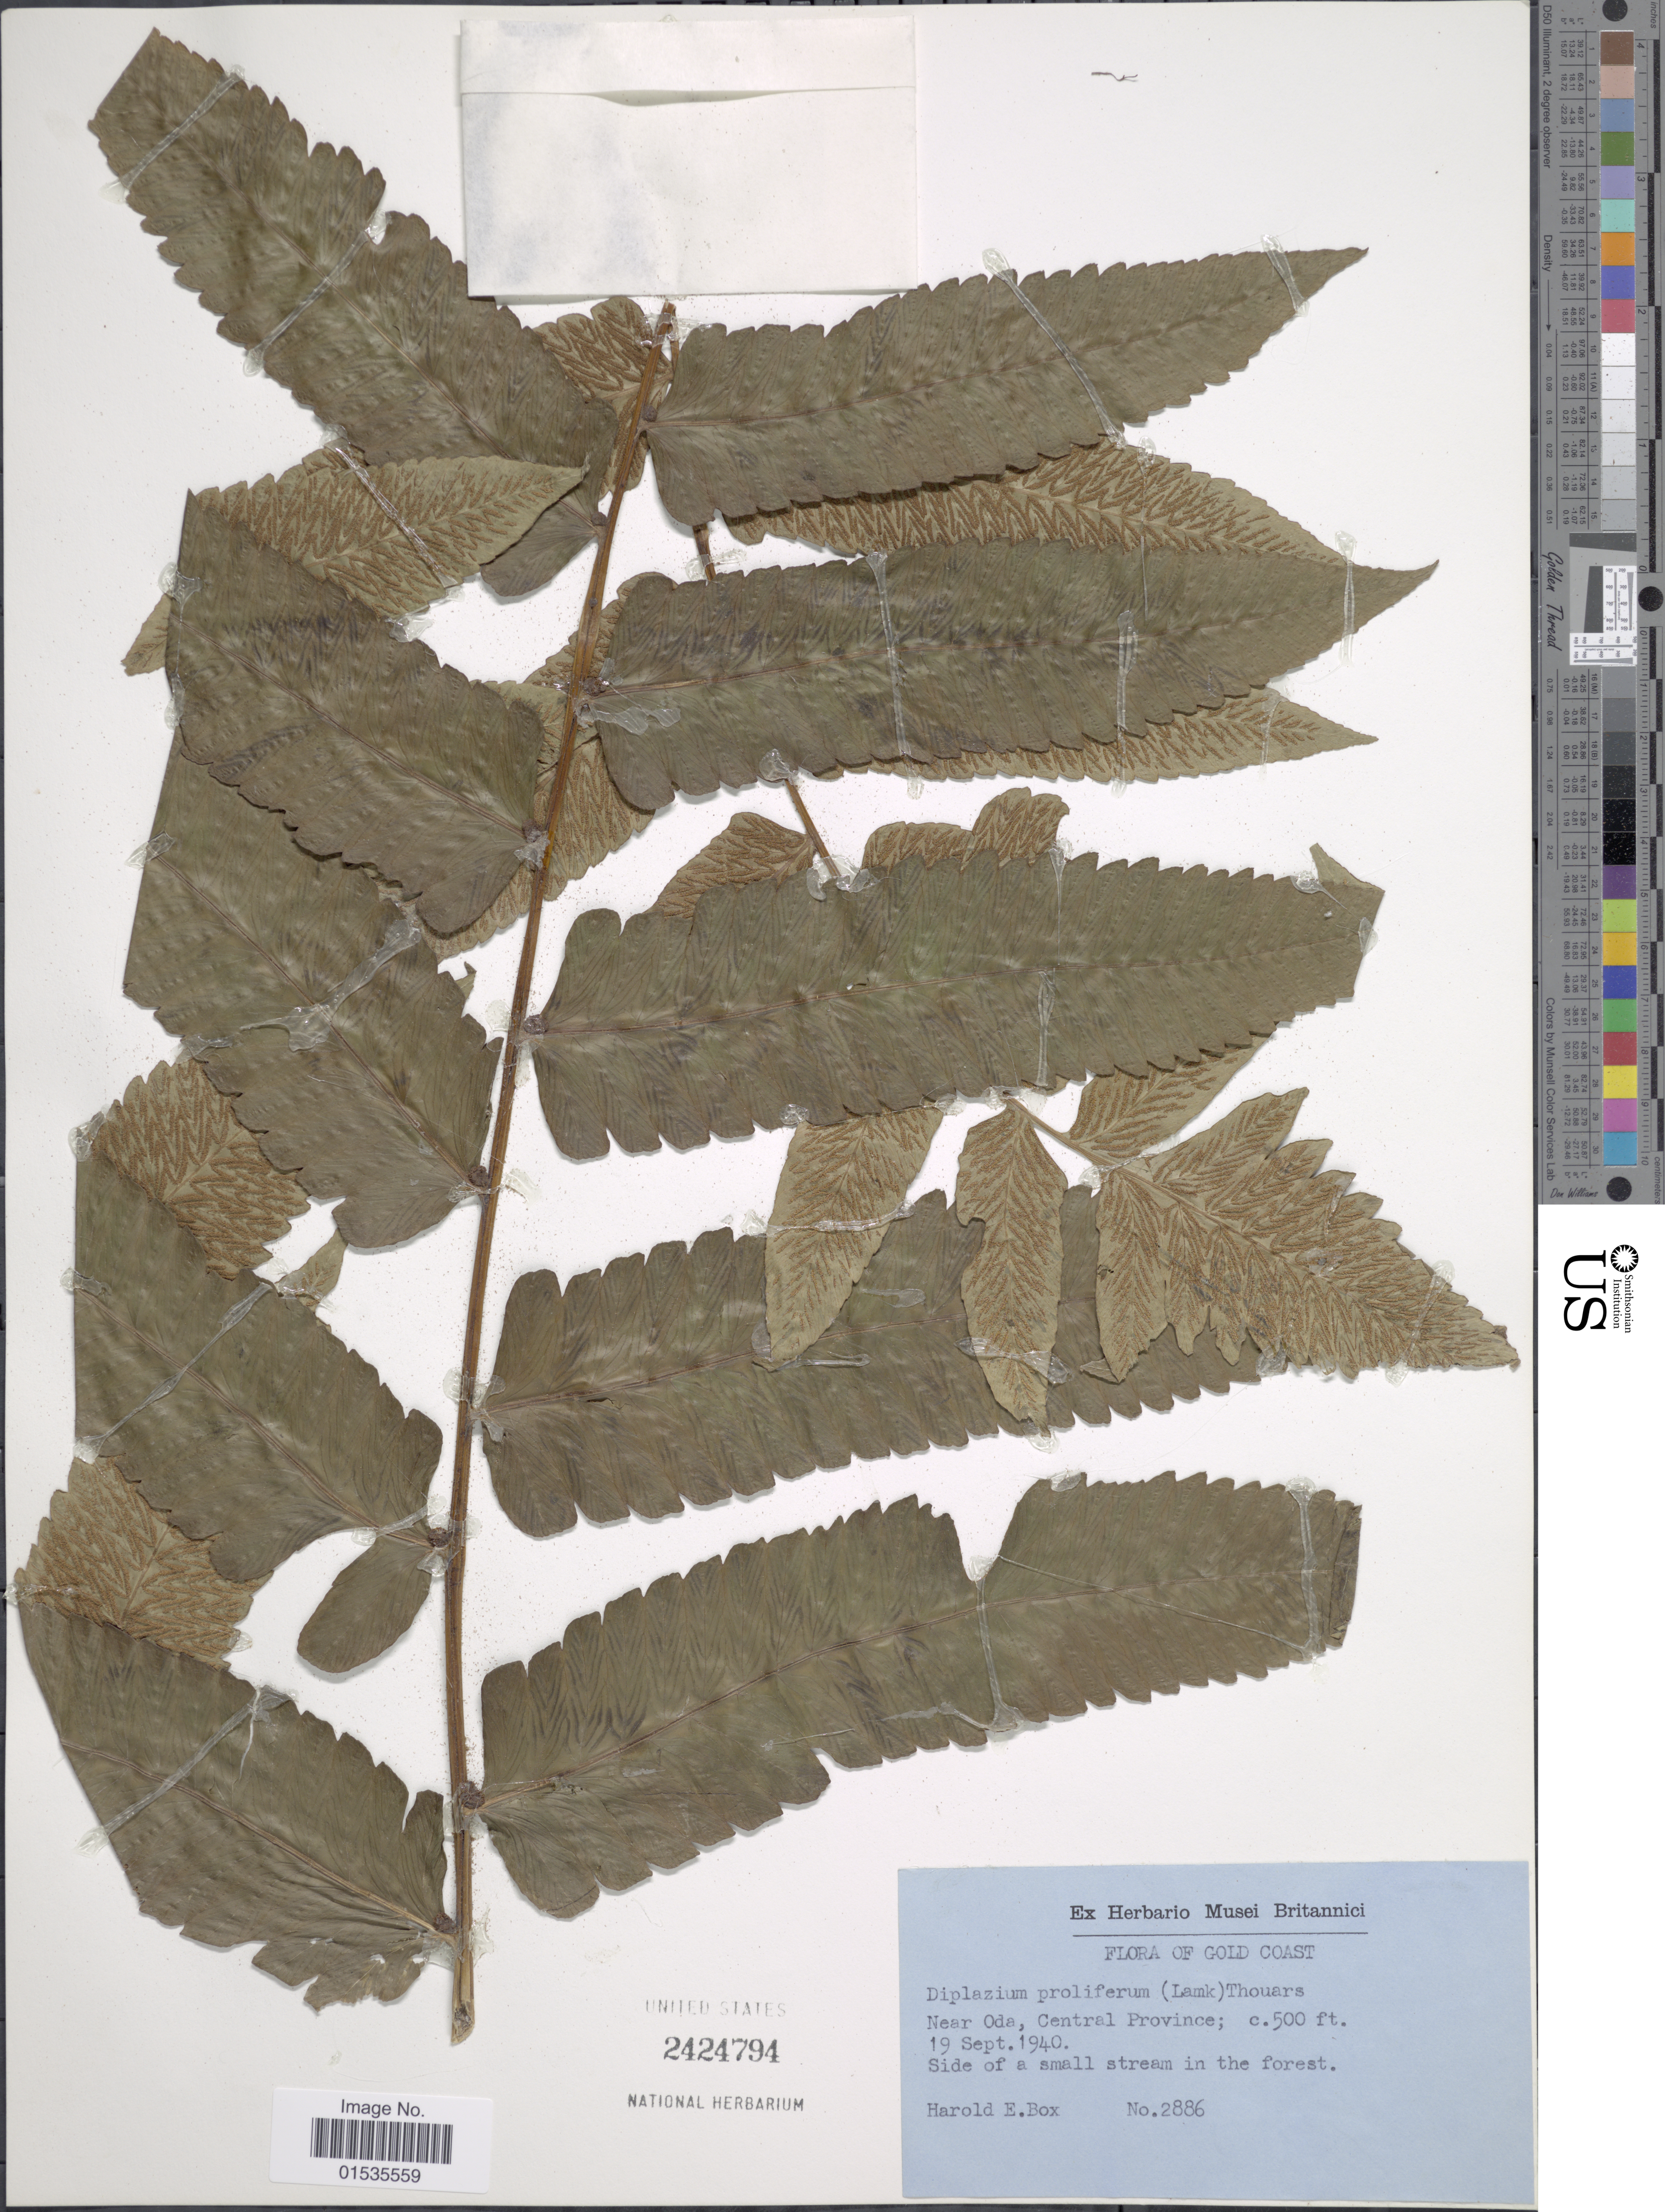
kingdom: Plantae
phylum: Tracheophyta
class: Polypodiopsida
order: Polypodiales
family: Athyriaceae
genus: Diplazium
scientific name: Diplazium proliferum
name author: (Lam.) Thouars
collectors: H. E. Box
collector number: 2886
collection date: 1940-09-19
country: Ghana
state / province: Central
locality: Near Oda, Gold Coast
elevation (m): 152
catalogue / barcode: US 2424794